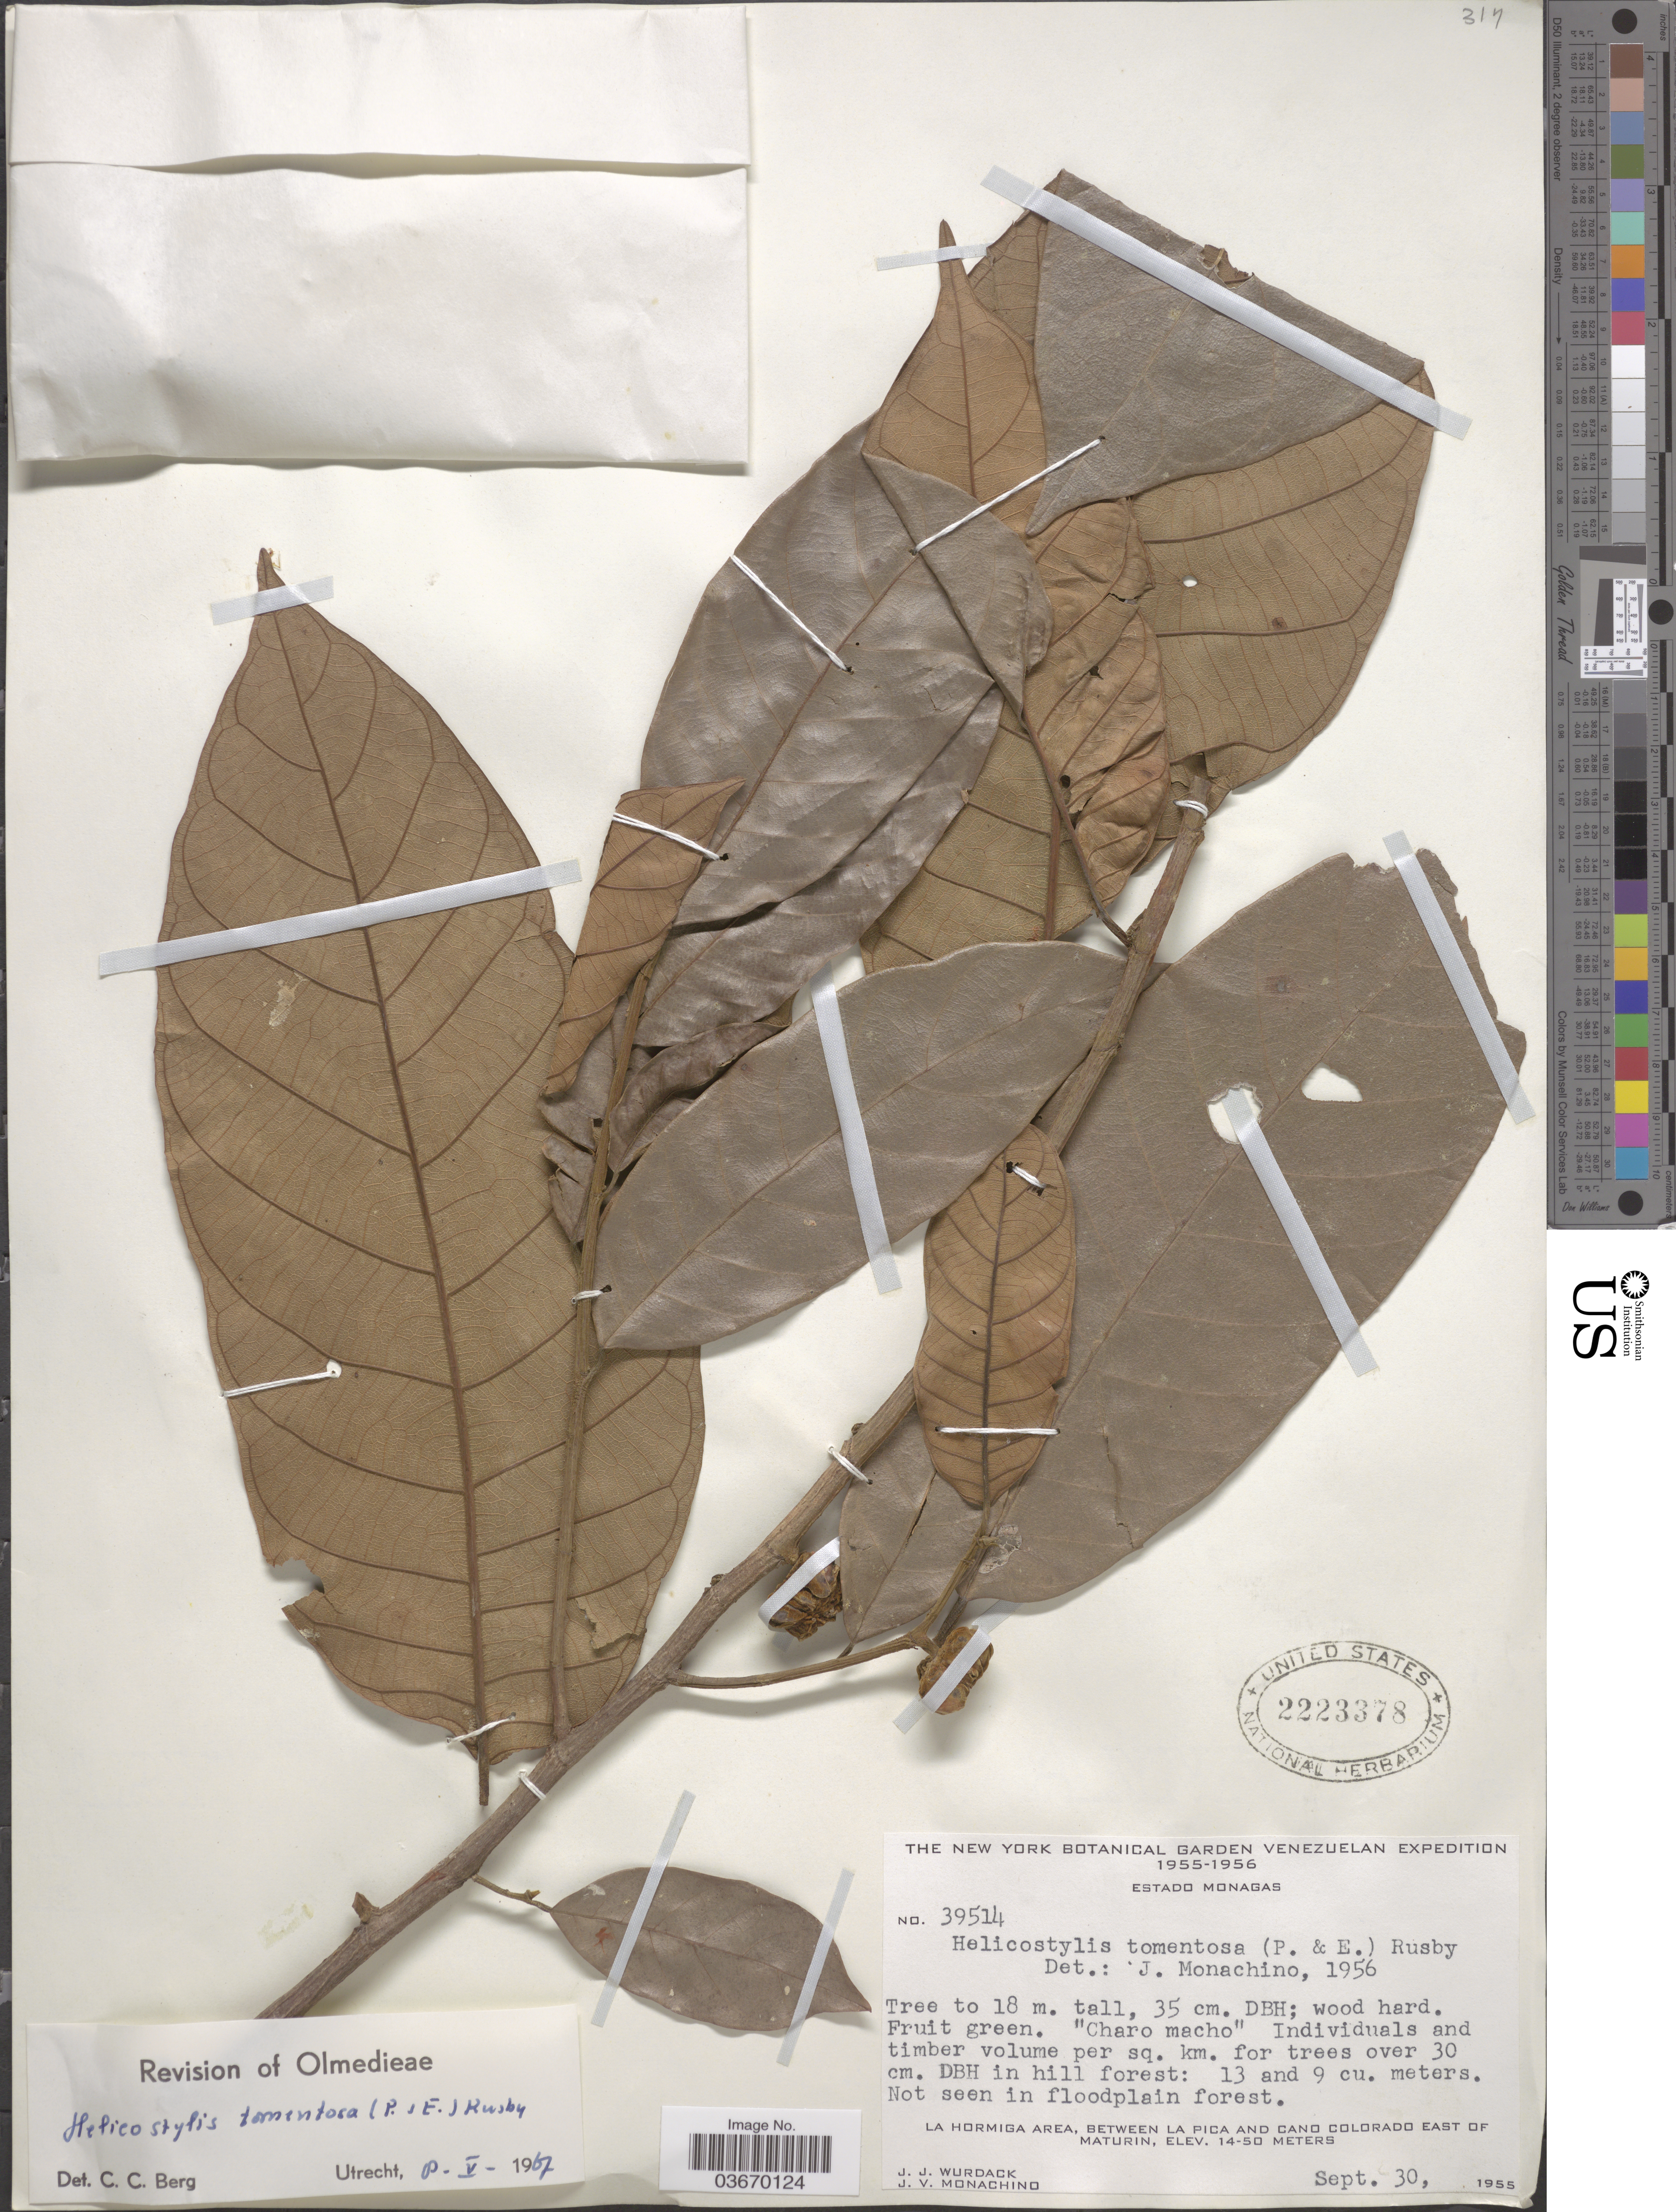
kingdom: Plantae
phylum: Tracheophyta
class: Magnoliopsida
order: Rosales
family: Moraceae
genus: Helicostylis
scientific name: Helicostylis tomentosa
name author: (Poepp. & Endl.) Rusby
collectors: J. J. Wurdack & J. V. Monachino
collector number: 39514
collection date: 1955-09-30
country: Venezuela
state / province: Monagas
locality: Estado Monagas. La Hormiga area, between La Pica and Cano Colorado East of Maturin.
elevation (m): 14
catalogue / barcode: US 2223378